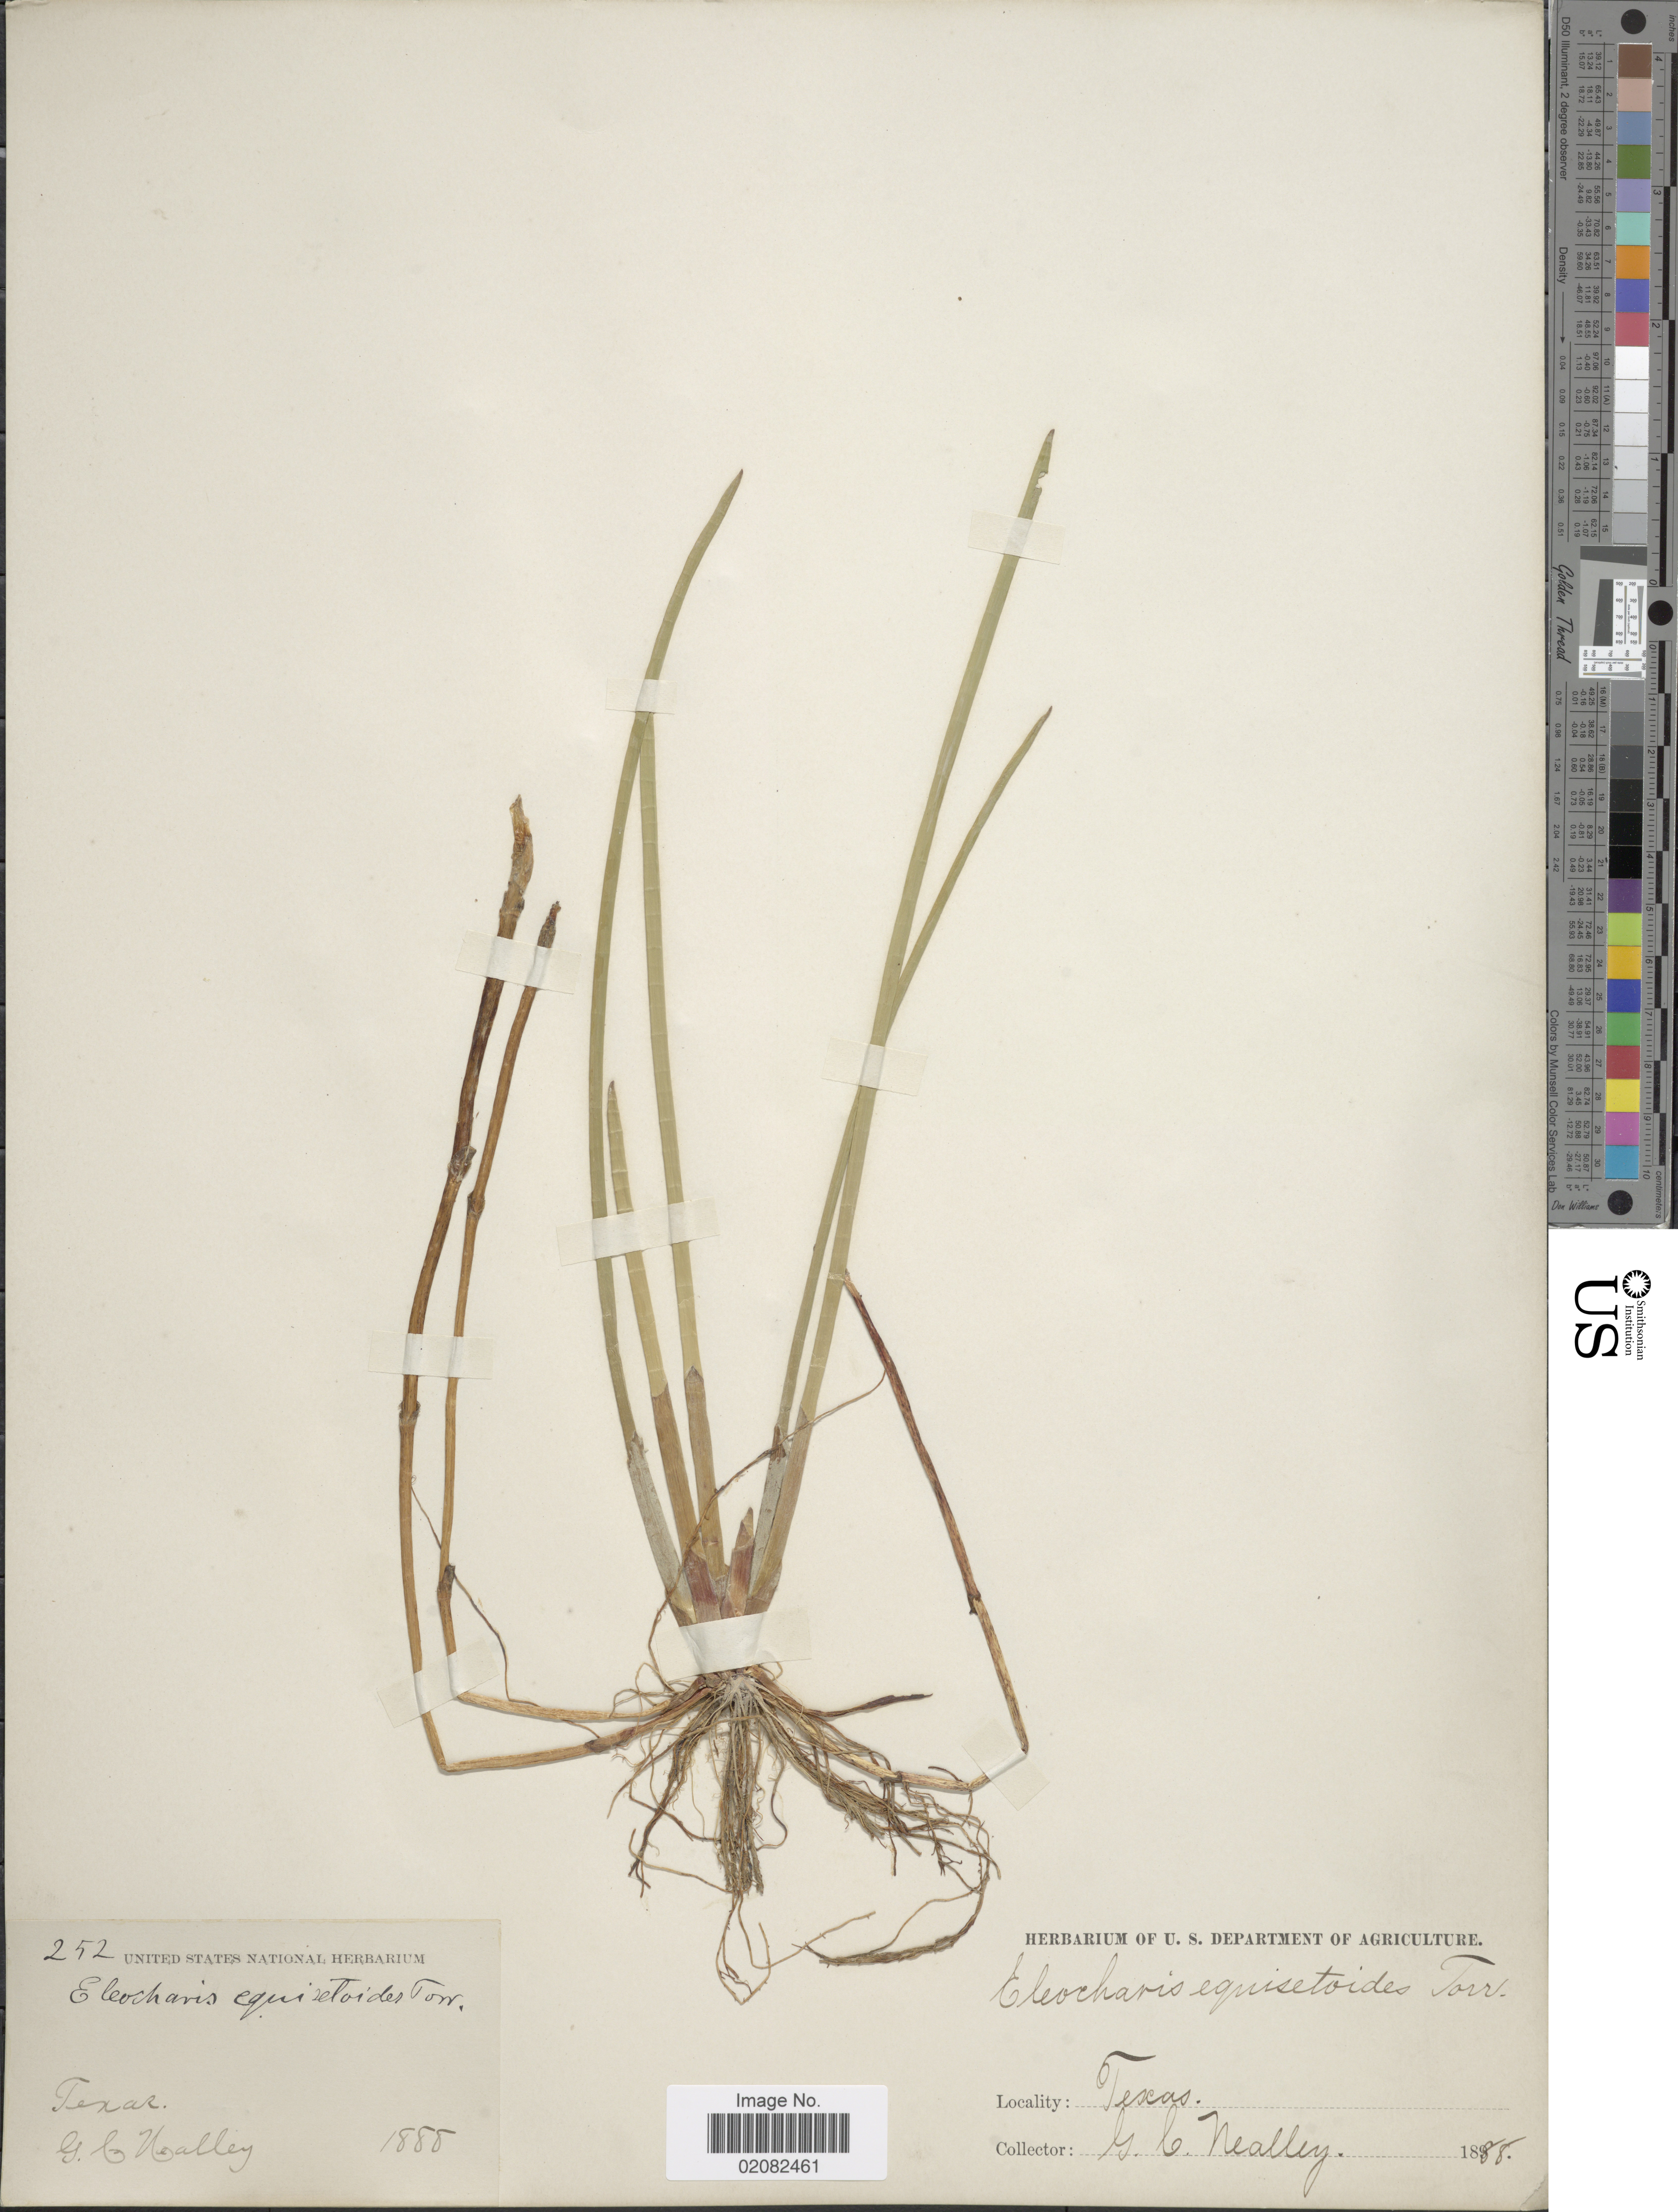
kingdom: Plantae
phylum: Tracheophyta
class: Liliopsida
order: Poales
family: Cyperaceae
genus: Eleocharis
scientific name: Eleocharis equisetoides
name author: (Elliott) Torr.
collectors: G. C. Nealley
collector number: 252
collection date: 1888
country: United States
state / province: Texas